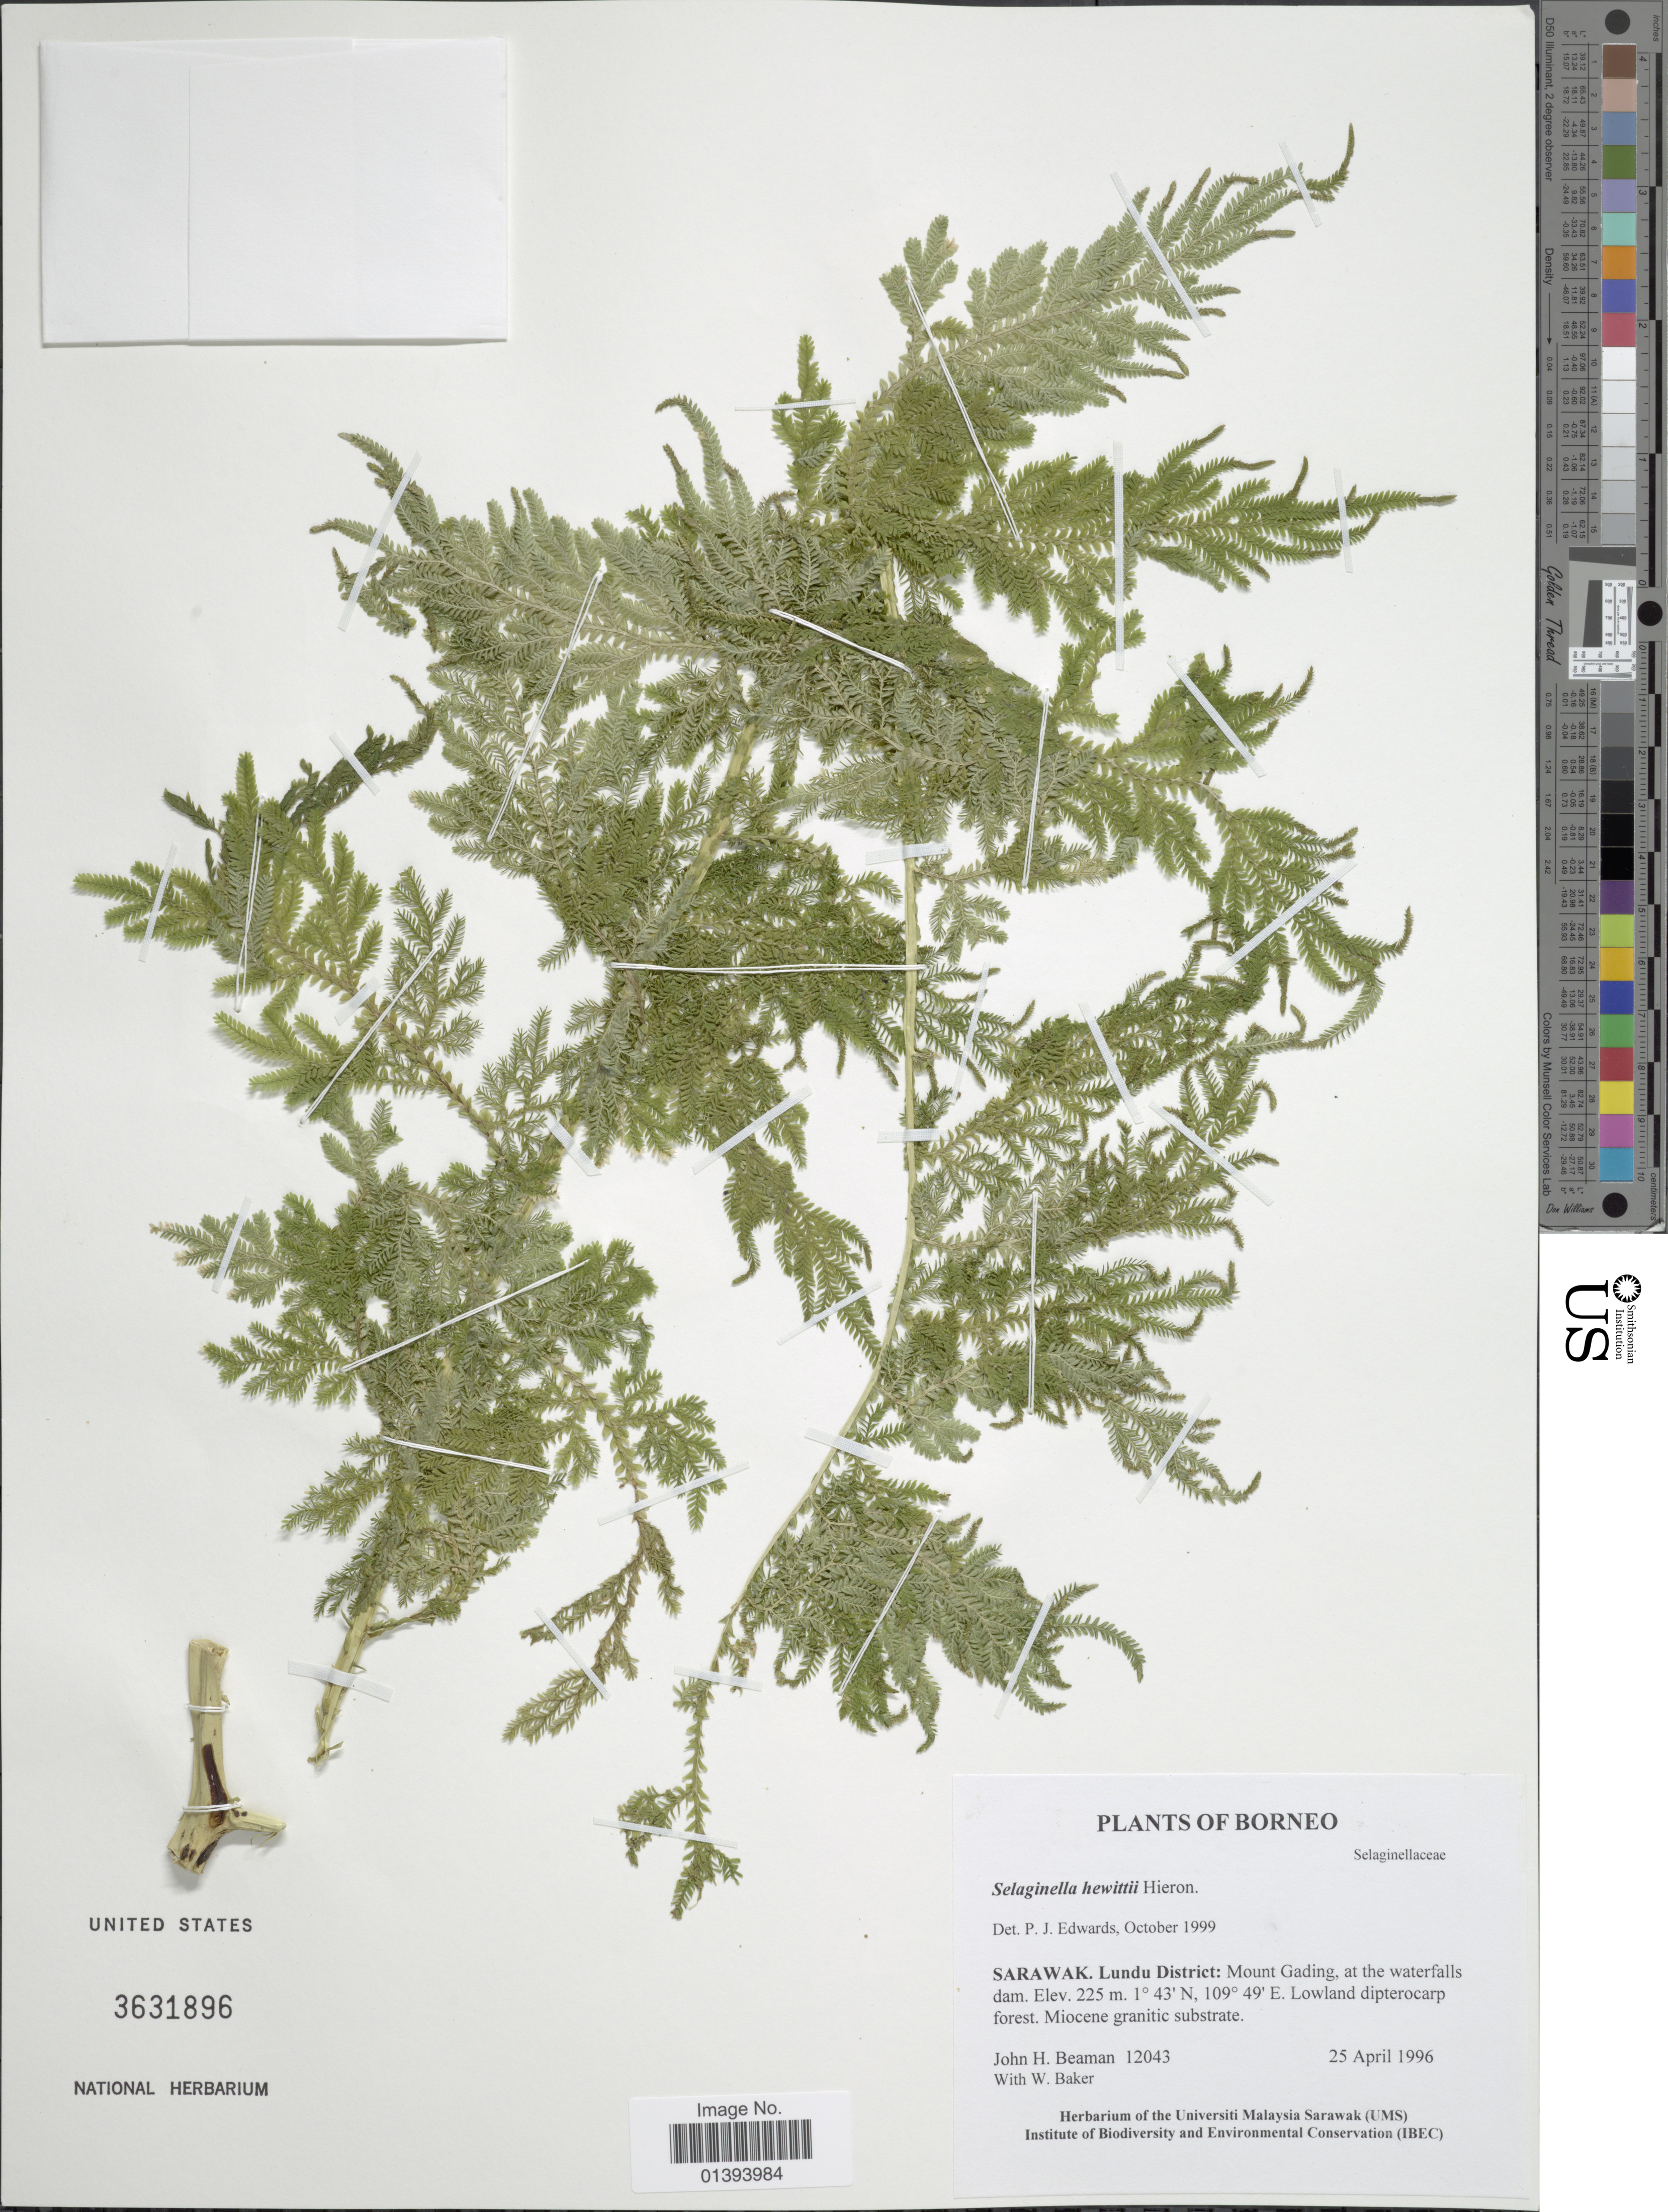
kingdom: Plantae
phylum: Tracheophyta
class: Lycopodiopsida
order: Selaginellales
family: Selaginellaceae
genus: Selaginella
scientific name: Selaginella hewittii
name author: Hieron.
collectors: J. H. Beaman & W. Baker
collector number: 12043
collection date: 1996-04-25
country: Malaysia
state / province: Sarawak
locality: Lundu District: Mount Gading, at the waterfalls dam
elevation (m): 225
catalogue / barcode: US 3631896